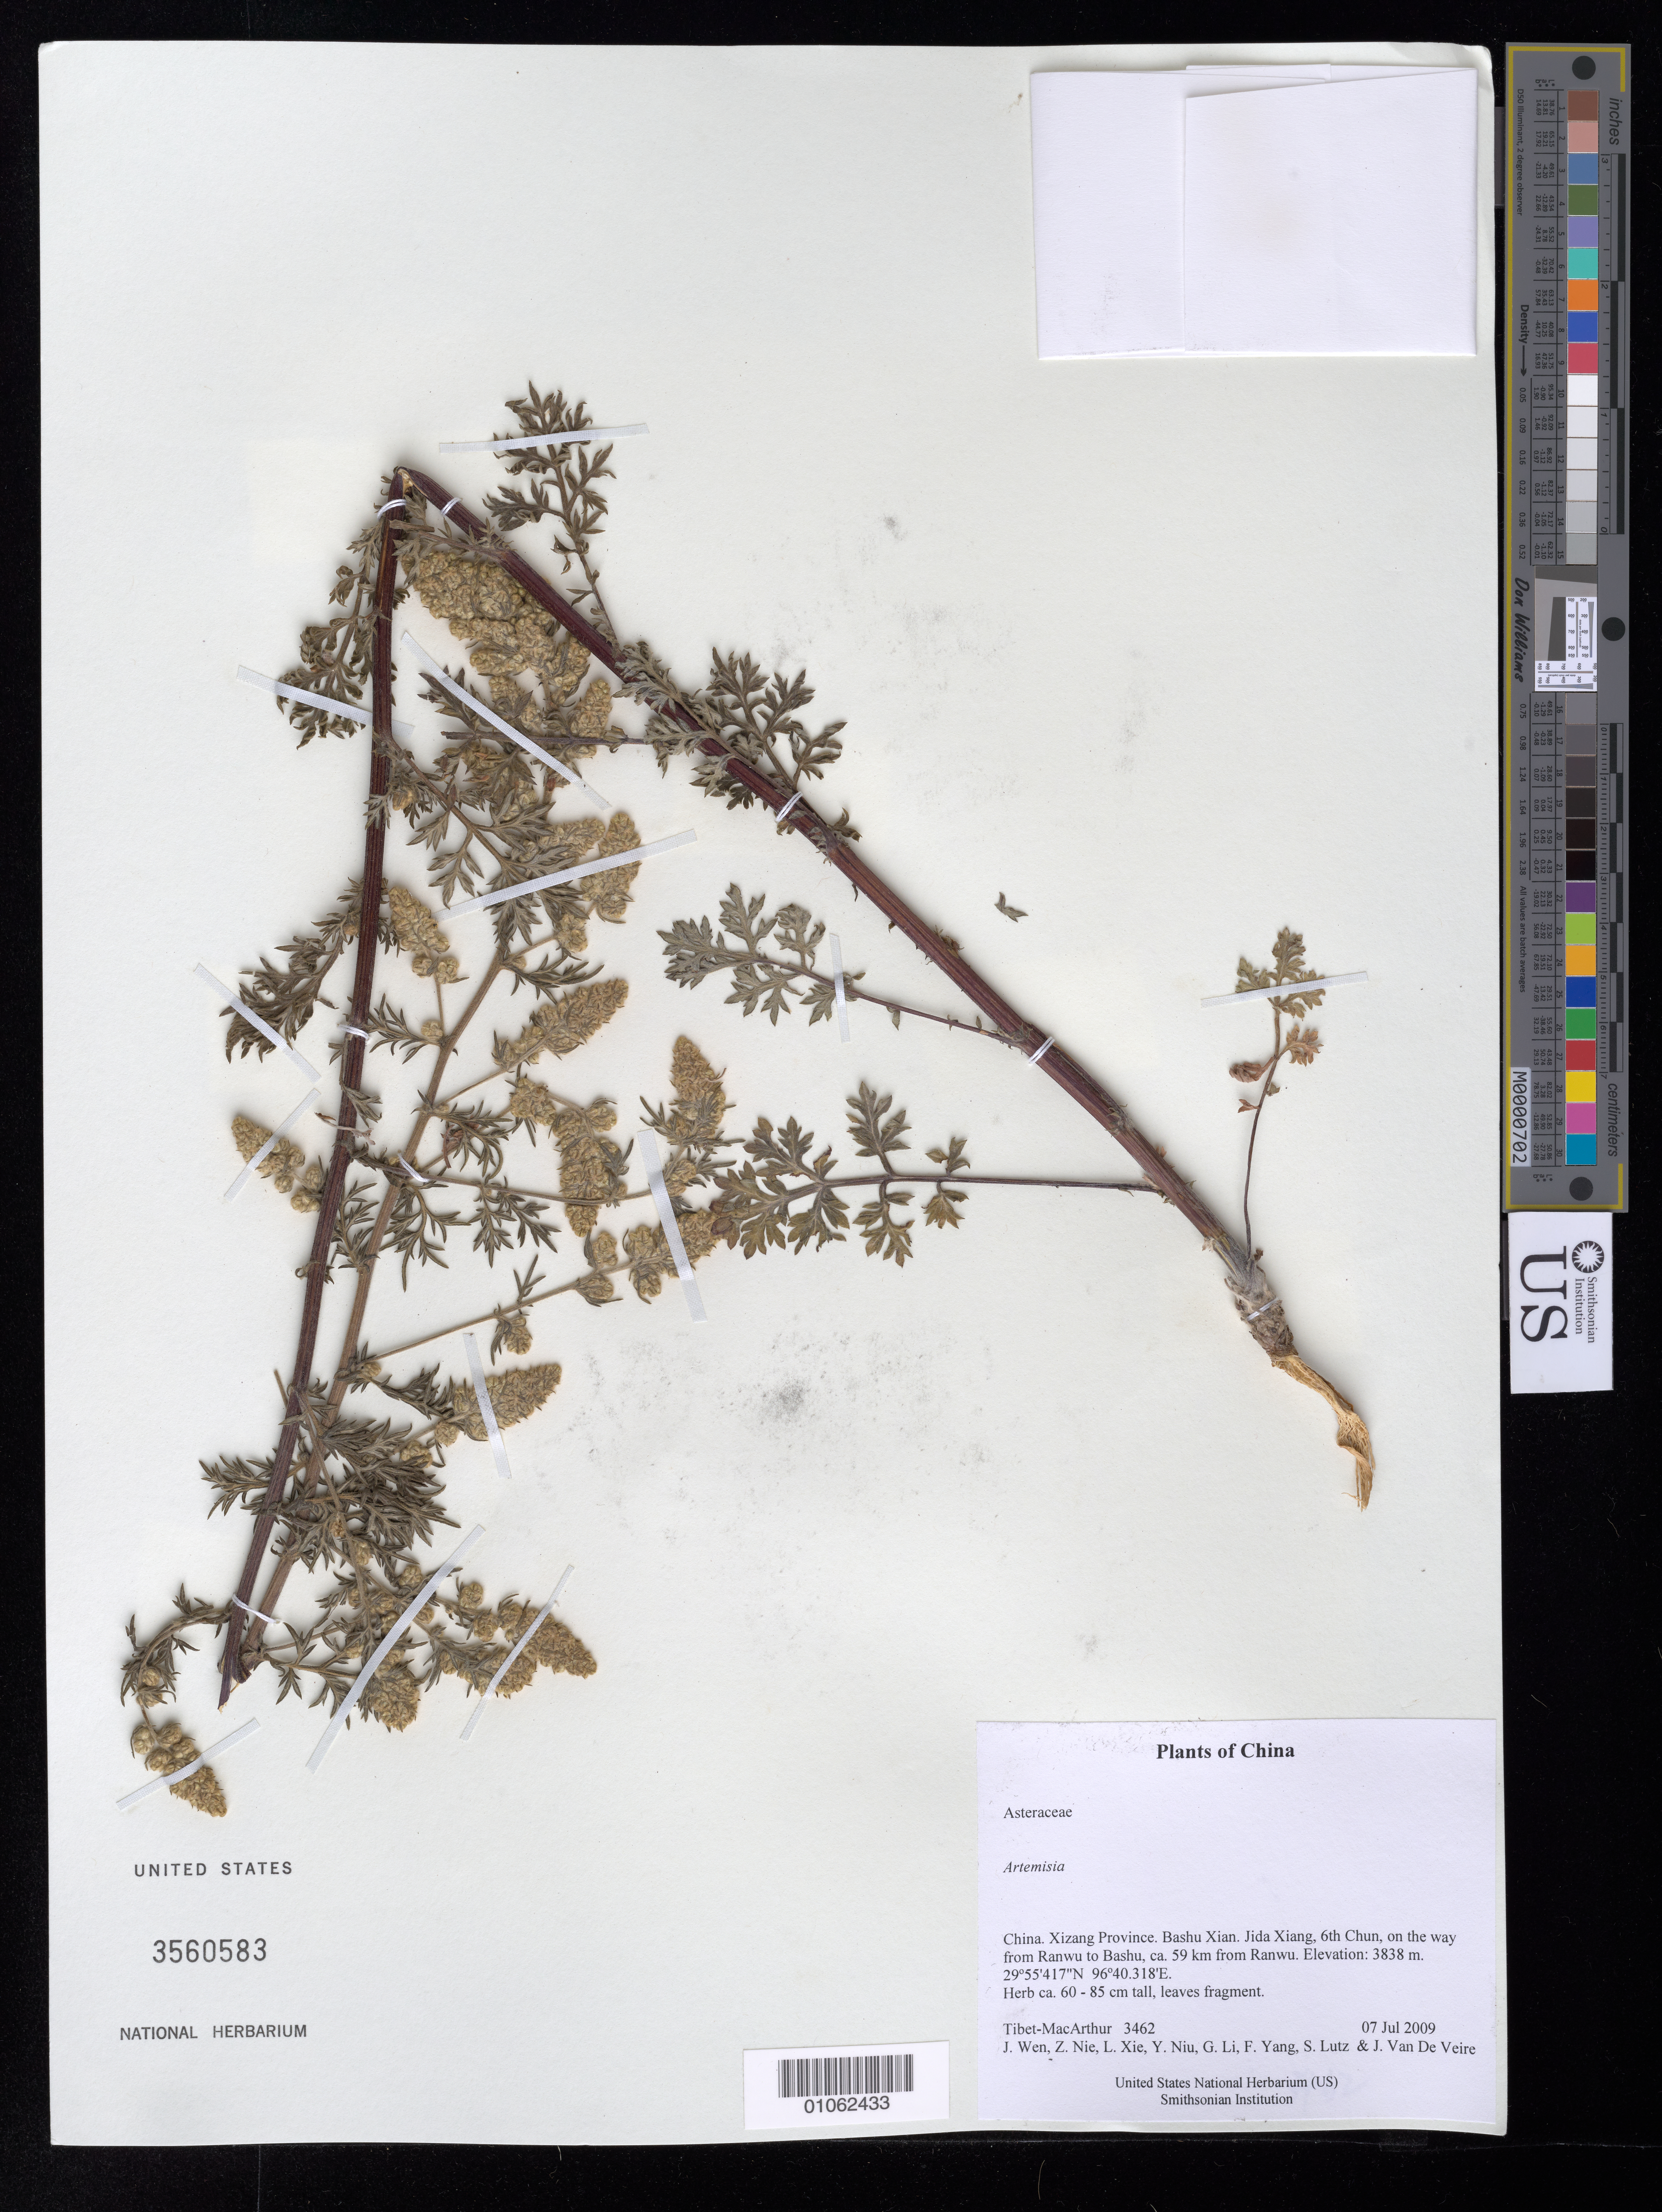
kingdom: Plantae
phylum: Tracheophyta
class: Magnoliopsida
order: Asterales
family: Asteraceae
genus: Artemisia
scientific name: Artemisia sp.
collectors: Tibet-MacArthur, J. Wen, Z. Nie, L. Xie, Y. Niu, G. Li, F. Yang, S. Lutz & J. Van De Veire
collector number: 3462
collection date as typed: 07 Jul 2009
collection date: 2009-07-07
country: China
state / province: Xizang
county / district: Bashu Xian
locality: Jida Xiang, 6th Chun, on the way from Ranwu to Bashu, ca. 59 km from Ranwu.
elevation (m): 3838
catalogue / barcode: US 3560583